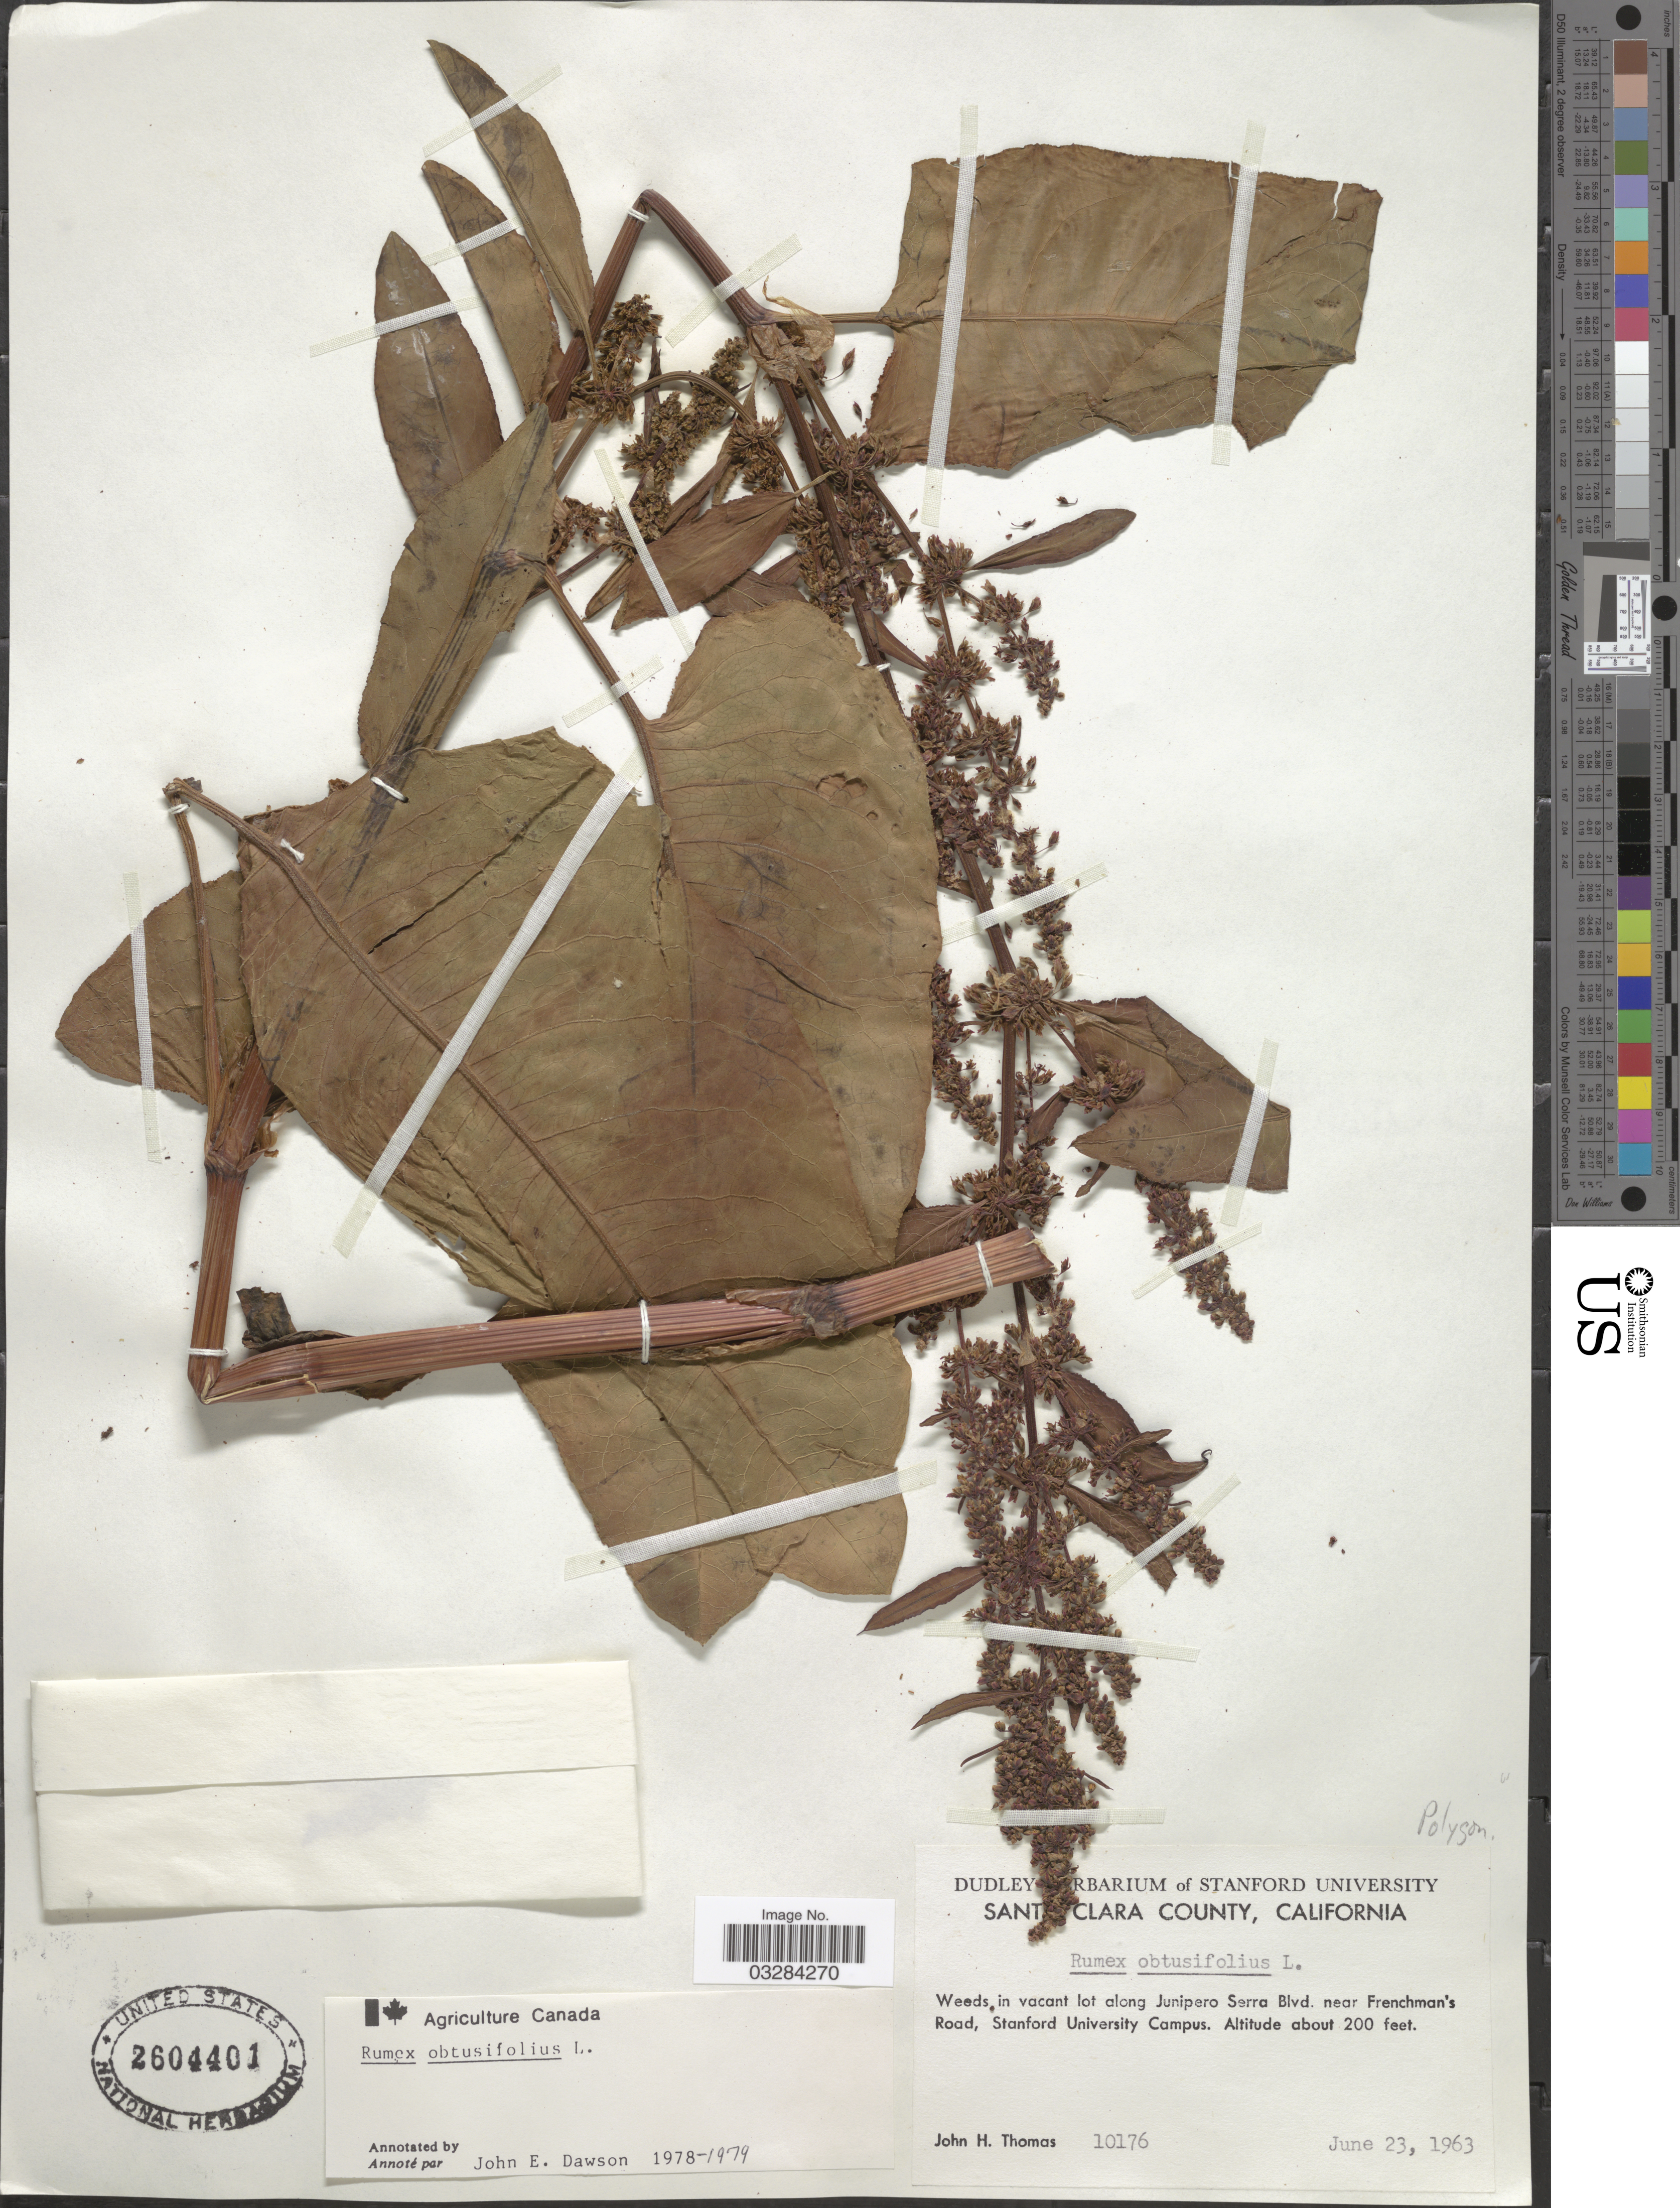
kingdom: Plantae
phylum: Tracheophyta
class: Magnoliopsida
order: Caryophyllales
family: Polygonaceae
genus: Rumex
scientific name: Rumex obtusifolius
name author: L.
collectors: J. H. Thomas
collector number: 10176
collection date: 1963-06-23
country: United States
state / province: California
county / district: Santa Clara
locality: Santa Clara County. Along Junipero Serra Blvd. near Frenchman's Road, Stanford University Campus.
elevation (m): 61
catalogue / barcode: US 2604401